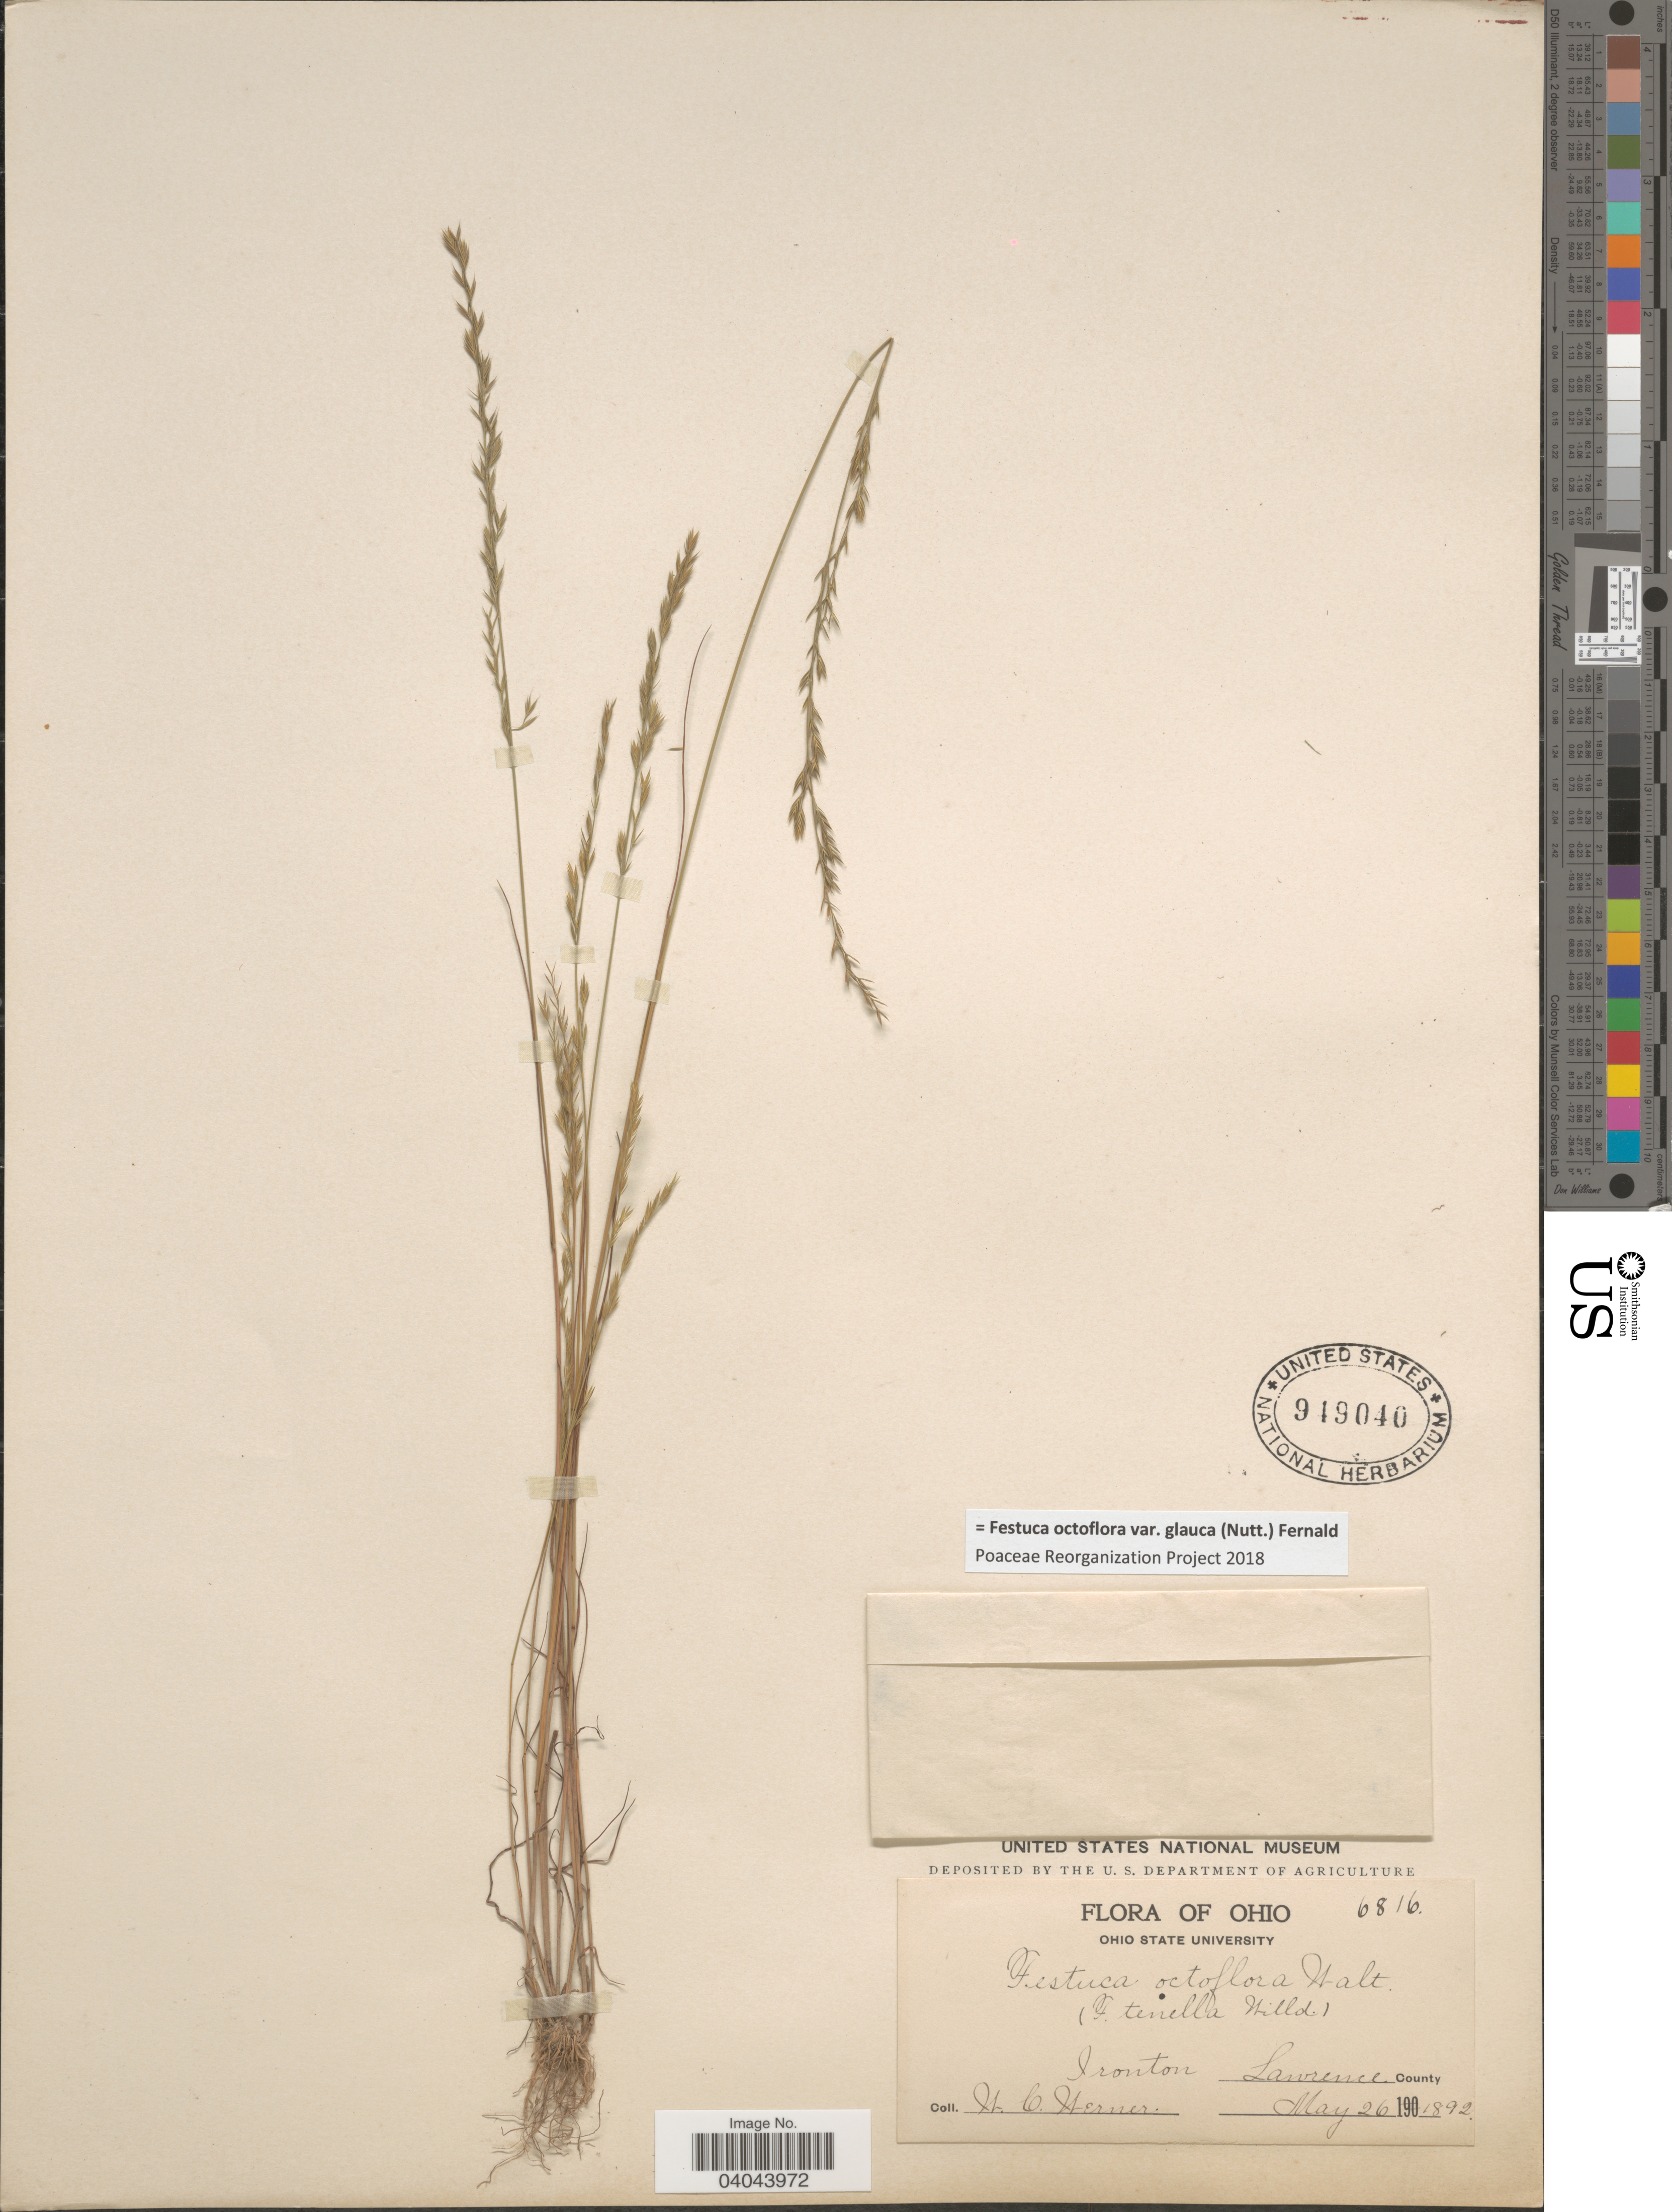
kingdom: Plantae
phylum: Tracheophyta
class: Liliopsida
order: Poales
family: Poaceae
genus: Festuca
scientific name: Festuca octoflora var. glauca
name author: (Nutt.) Fernald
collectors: W. Werner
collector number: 6816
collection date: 1892-05-26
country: United States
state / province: Ohio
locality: Ironton. Lawrence County.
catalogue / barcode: US 949040